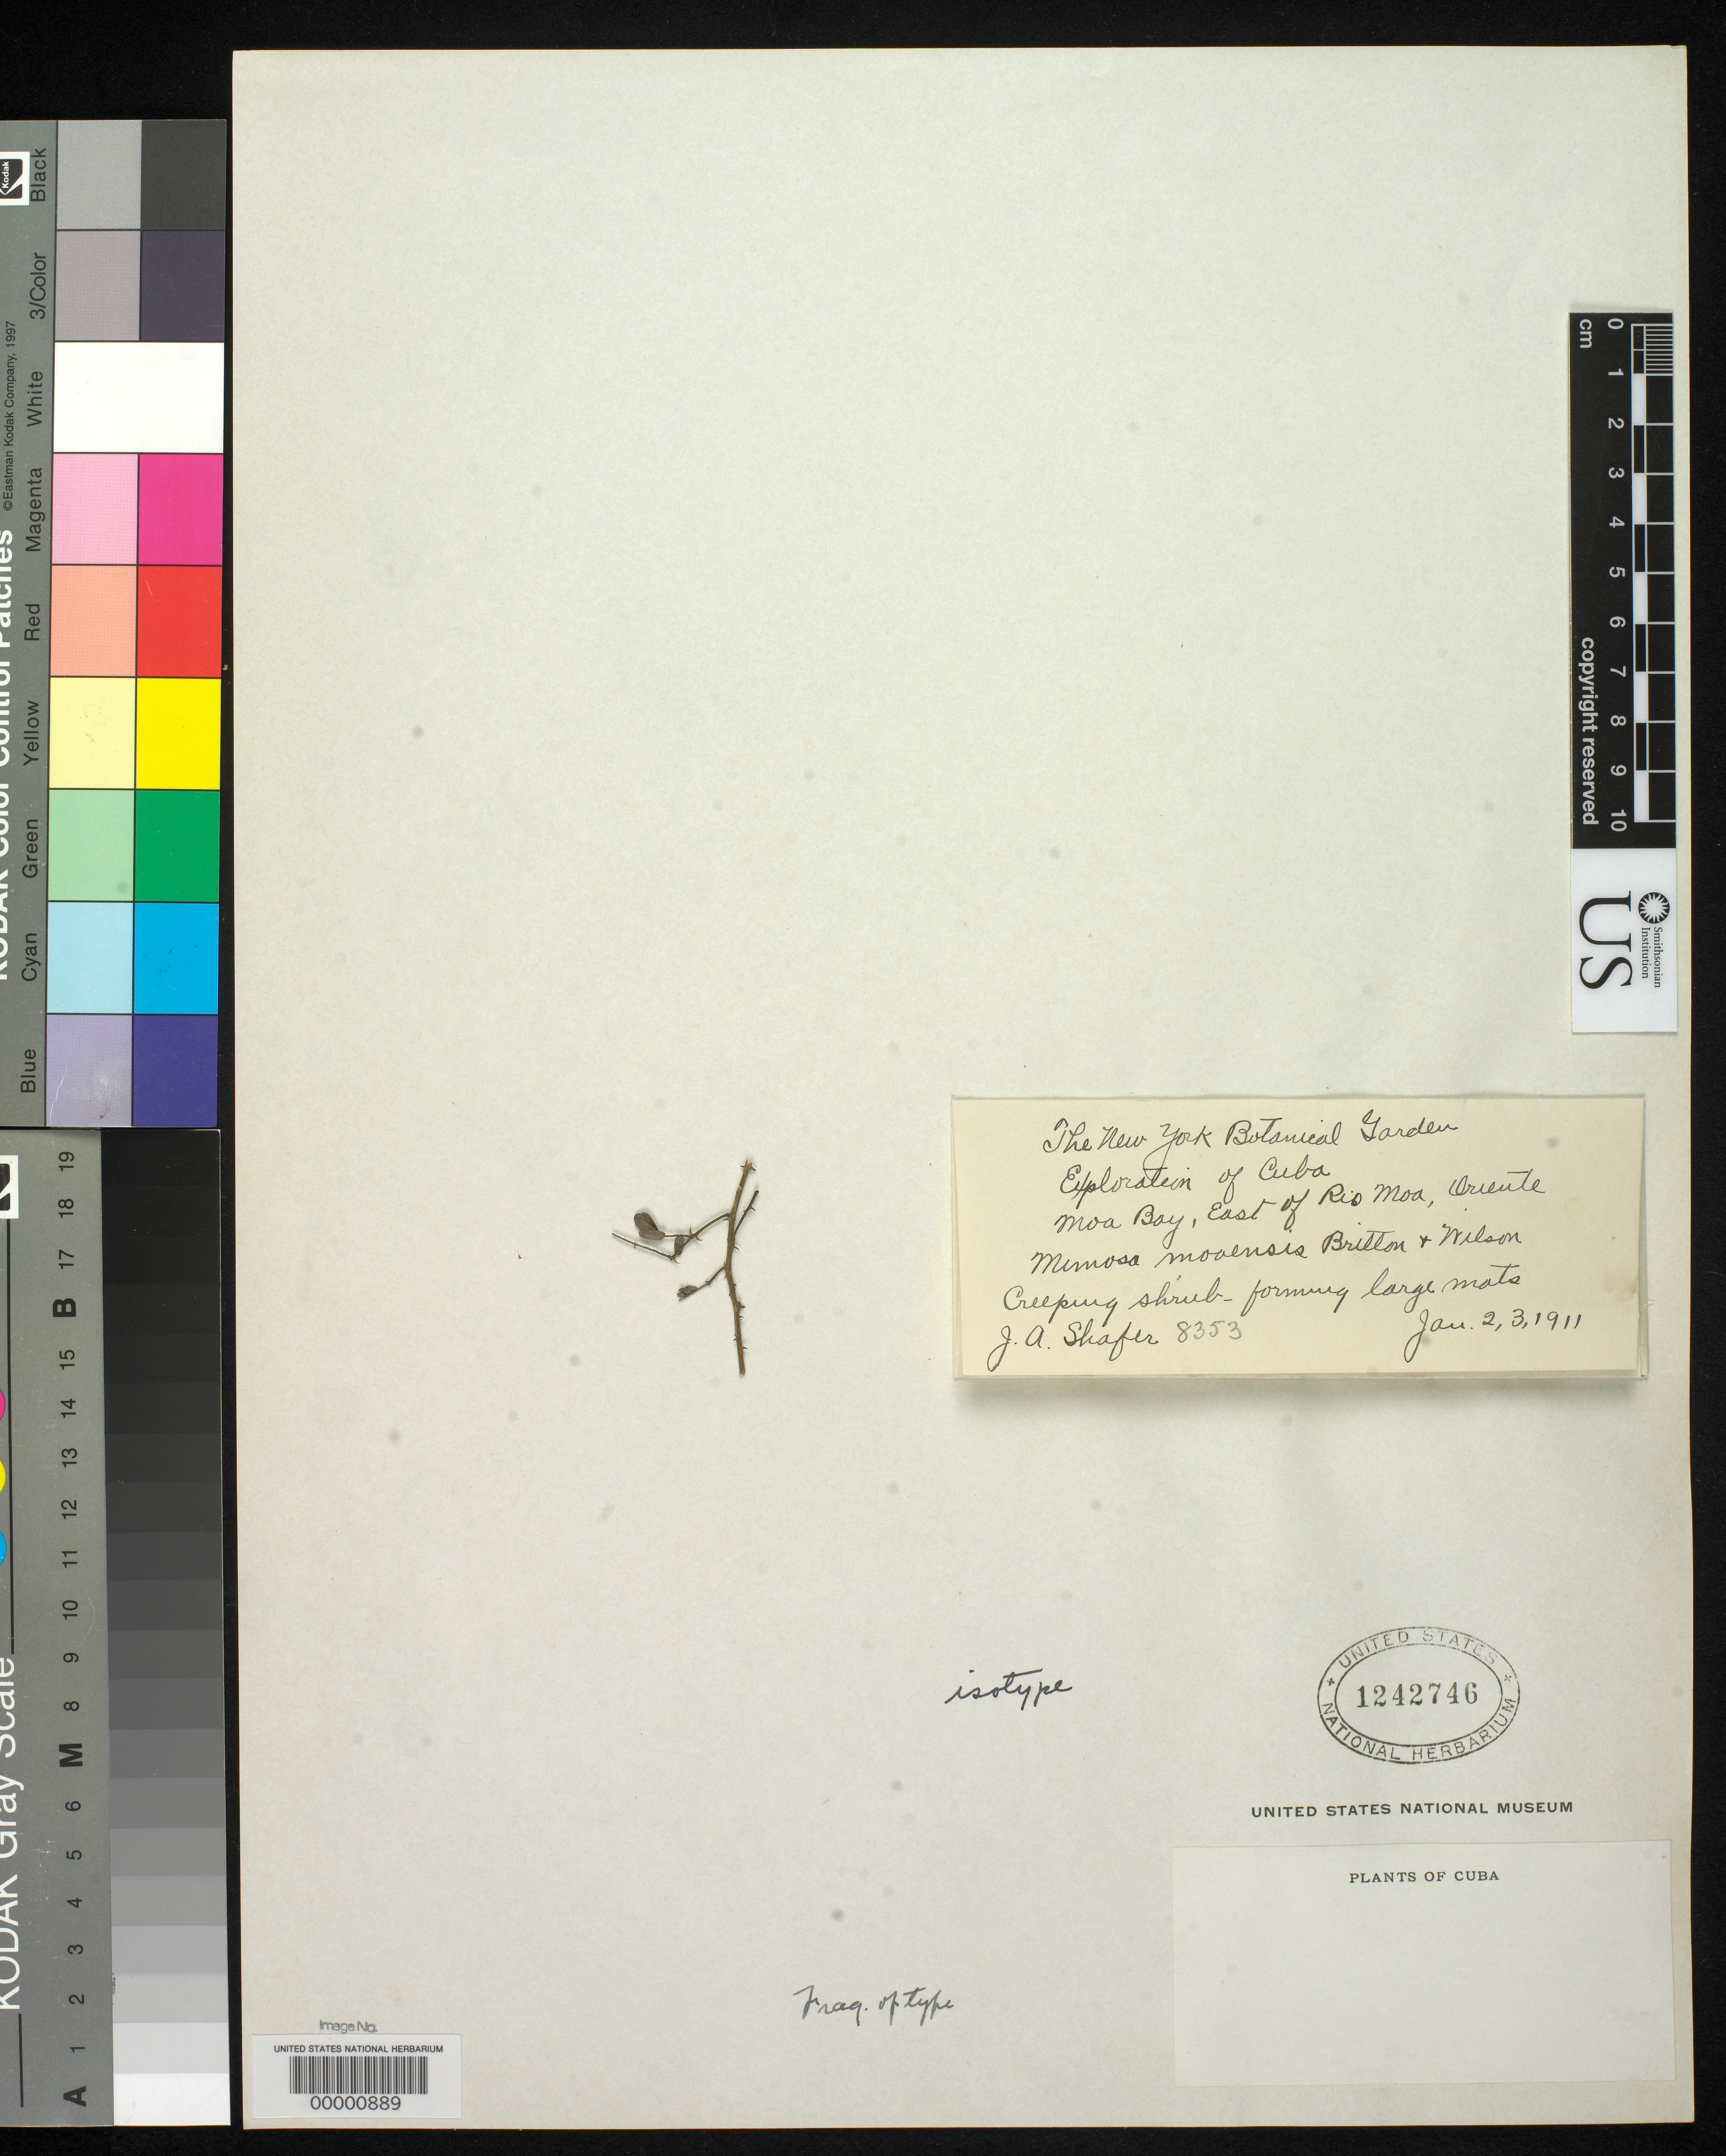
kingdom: Plantae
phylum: Tracheophyta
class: Magnoliopsida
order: Fabales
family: Fabaceae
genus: Mimosa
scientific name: Mimosa moaensis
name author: Britton & P. Wilson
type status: Type Fragment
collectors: J. A. Shafer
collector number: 8353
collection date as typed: Jan 1911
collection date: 1911-01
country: Cuba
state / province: Oriente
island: Greater Antilles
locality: Moa Bay, east of Rio Moa.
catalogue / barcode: US 1242746